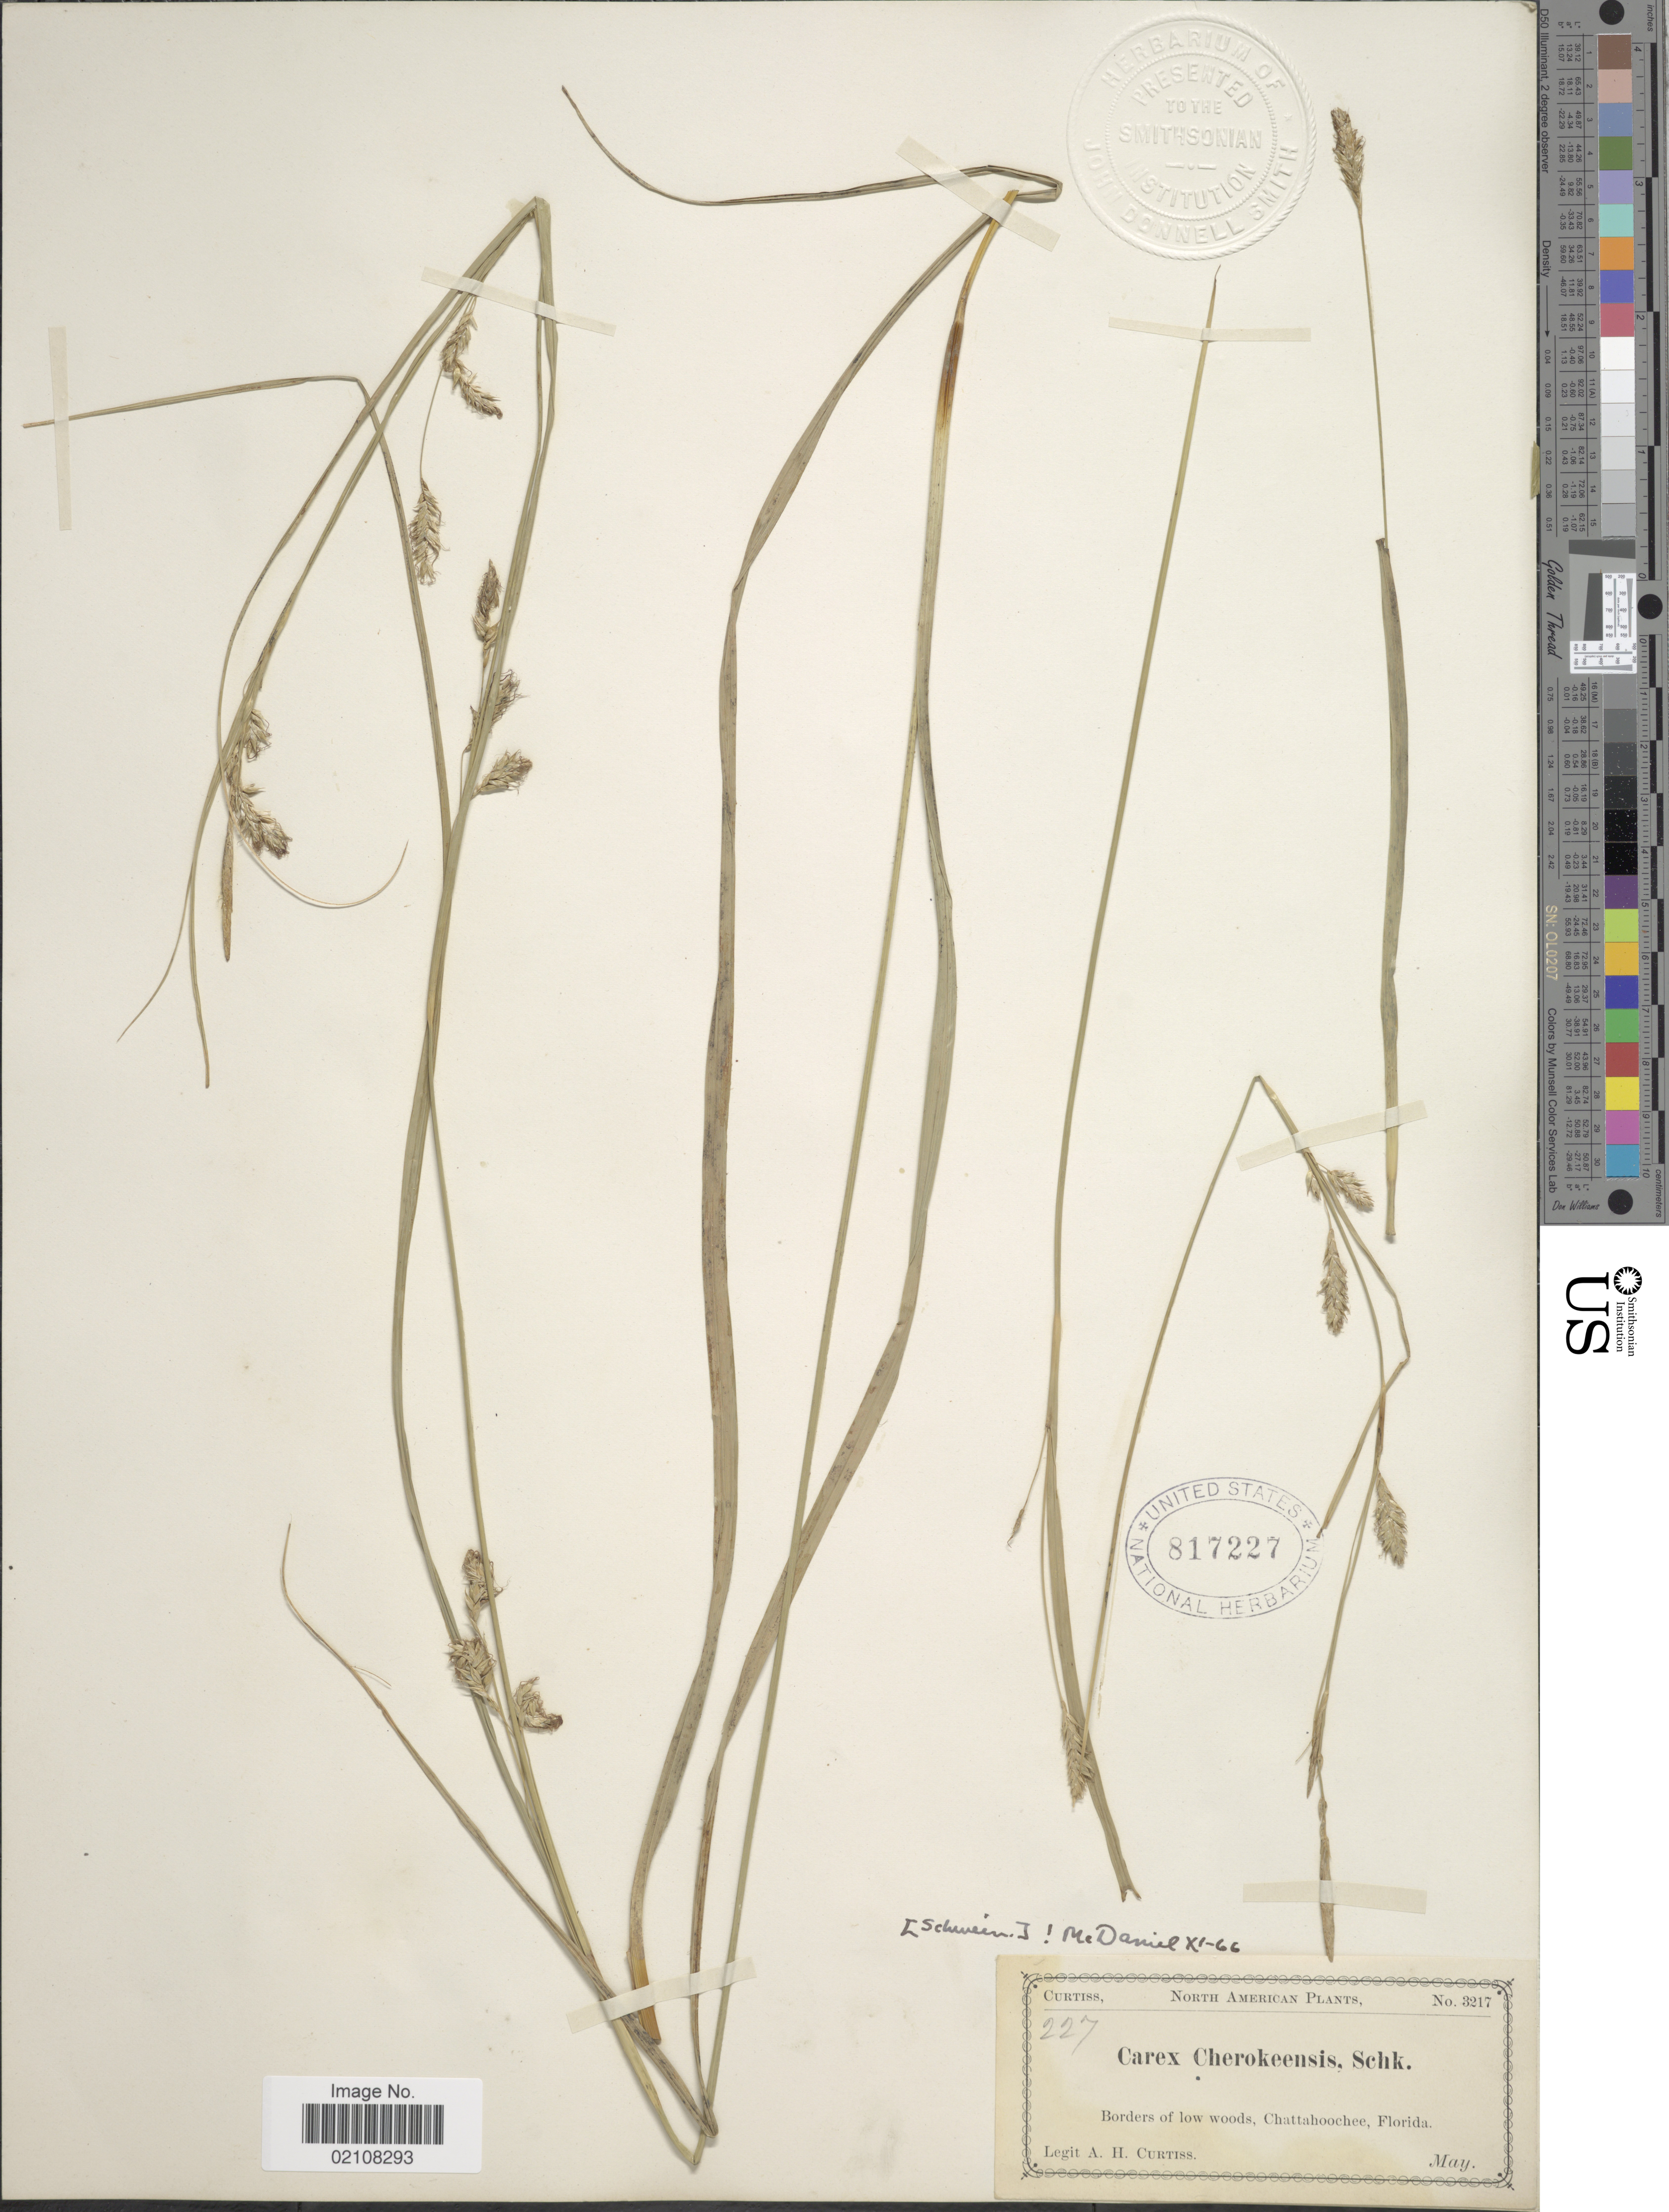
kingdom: Plantae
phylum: Tracheophyta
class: Liliopsida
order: Poales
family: Cyperaceae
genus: Carex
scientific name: Carex cherokeensis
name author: Schwein.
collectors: A. H. Curtiss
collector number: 3217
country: United States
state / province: Florida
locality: Borders of low woods, Chattahoochee, Florida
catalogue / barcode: US 817227